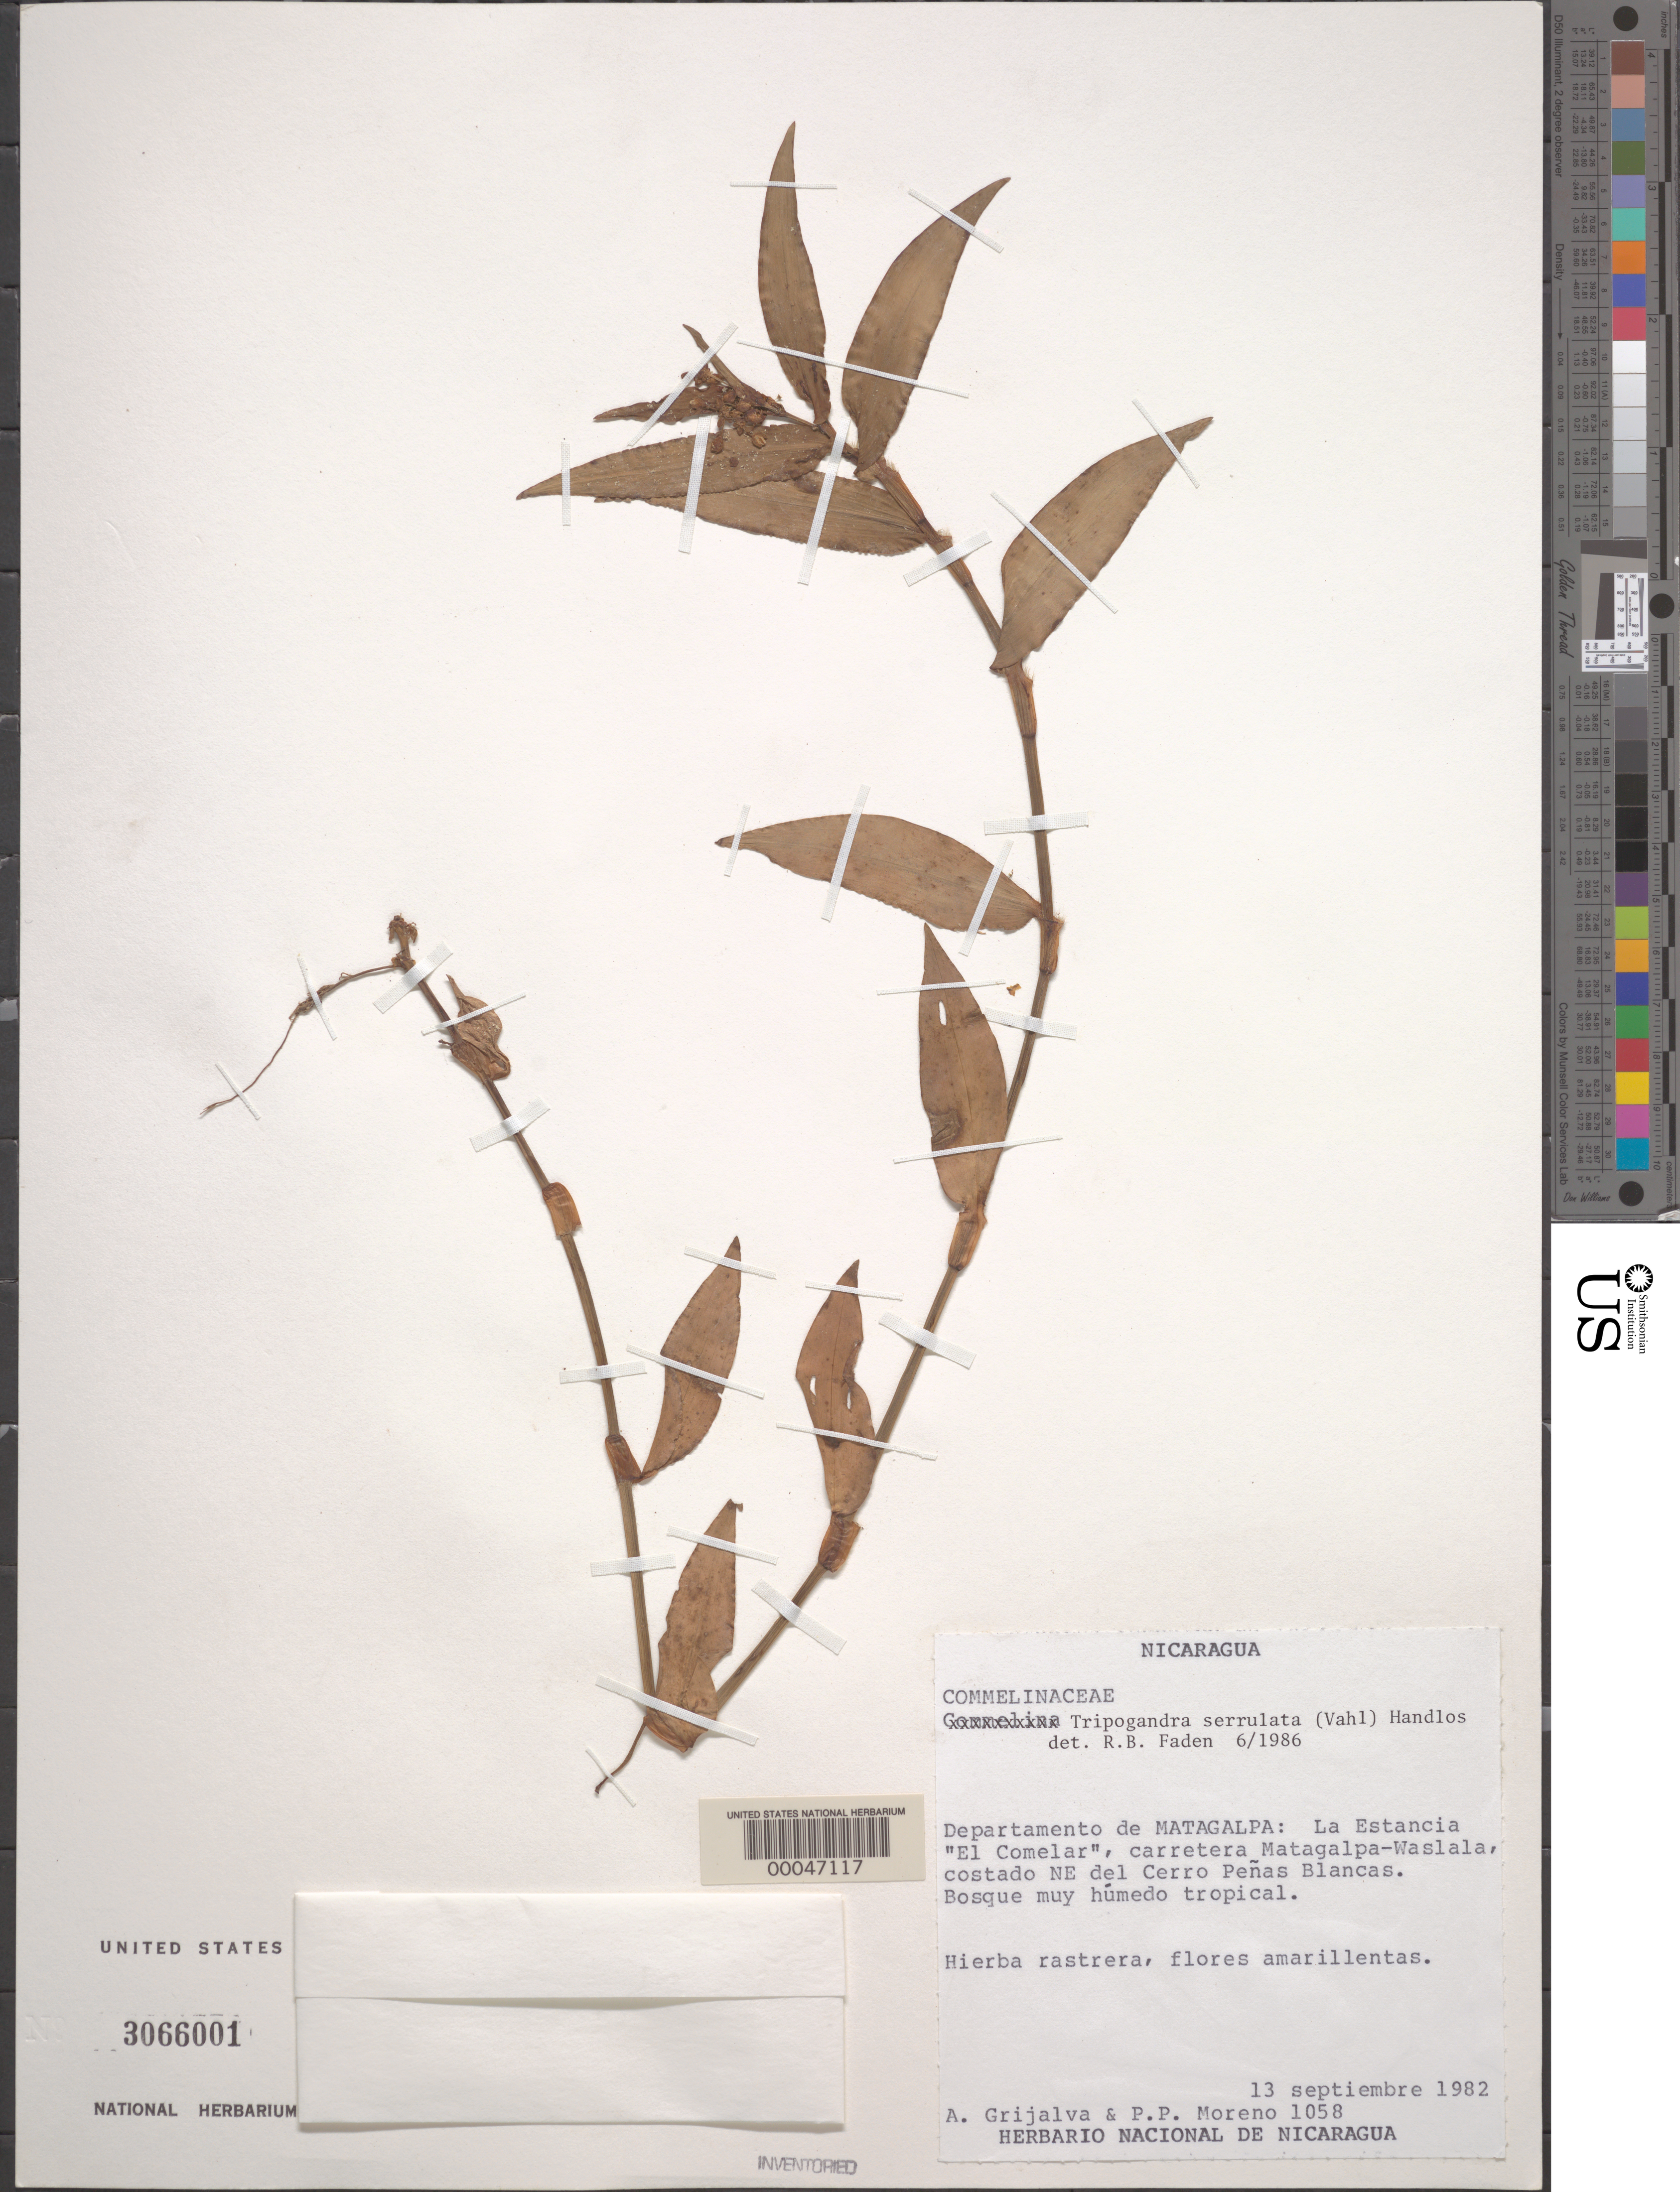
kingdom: Plantae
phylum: Tracheophyta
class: Liliopsida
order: Commelinales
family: Commelinaceae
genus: Tripogandra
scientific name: Tripogandra serrulata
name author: (Vahl) Handlos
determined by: Faden, Robert B., (US), Smithsonian Institution - National Museum of Natural History (UNITED STATES)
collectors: A. Grijalva & P. Moreno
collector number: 1058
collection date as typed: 13 Sep 1982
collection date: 1982-09-13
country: Nicaragua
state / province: Matagalpa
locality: La estancia "el comelar", ne of cerro penas blancas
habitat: Coast, tropical forest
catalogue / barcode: US 3066001